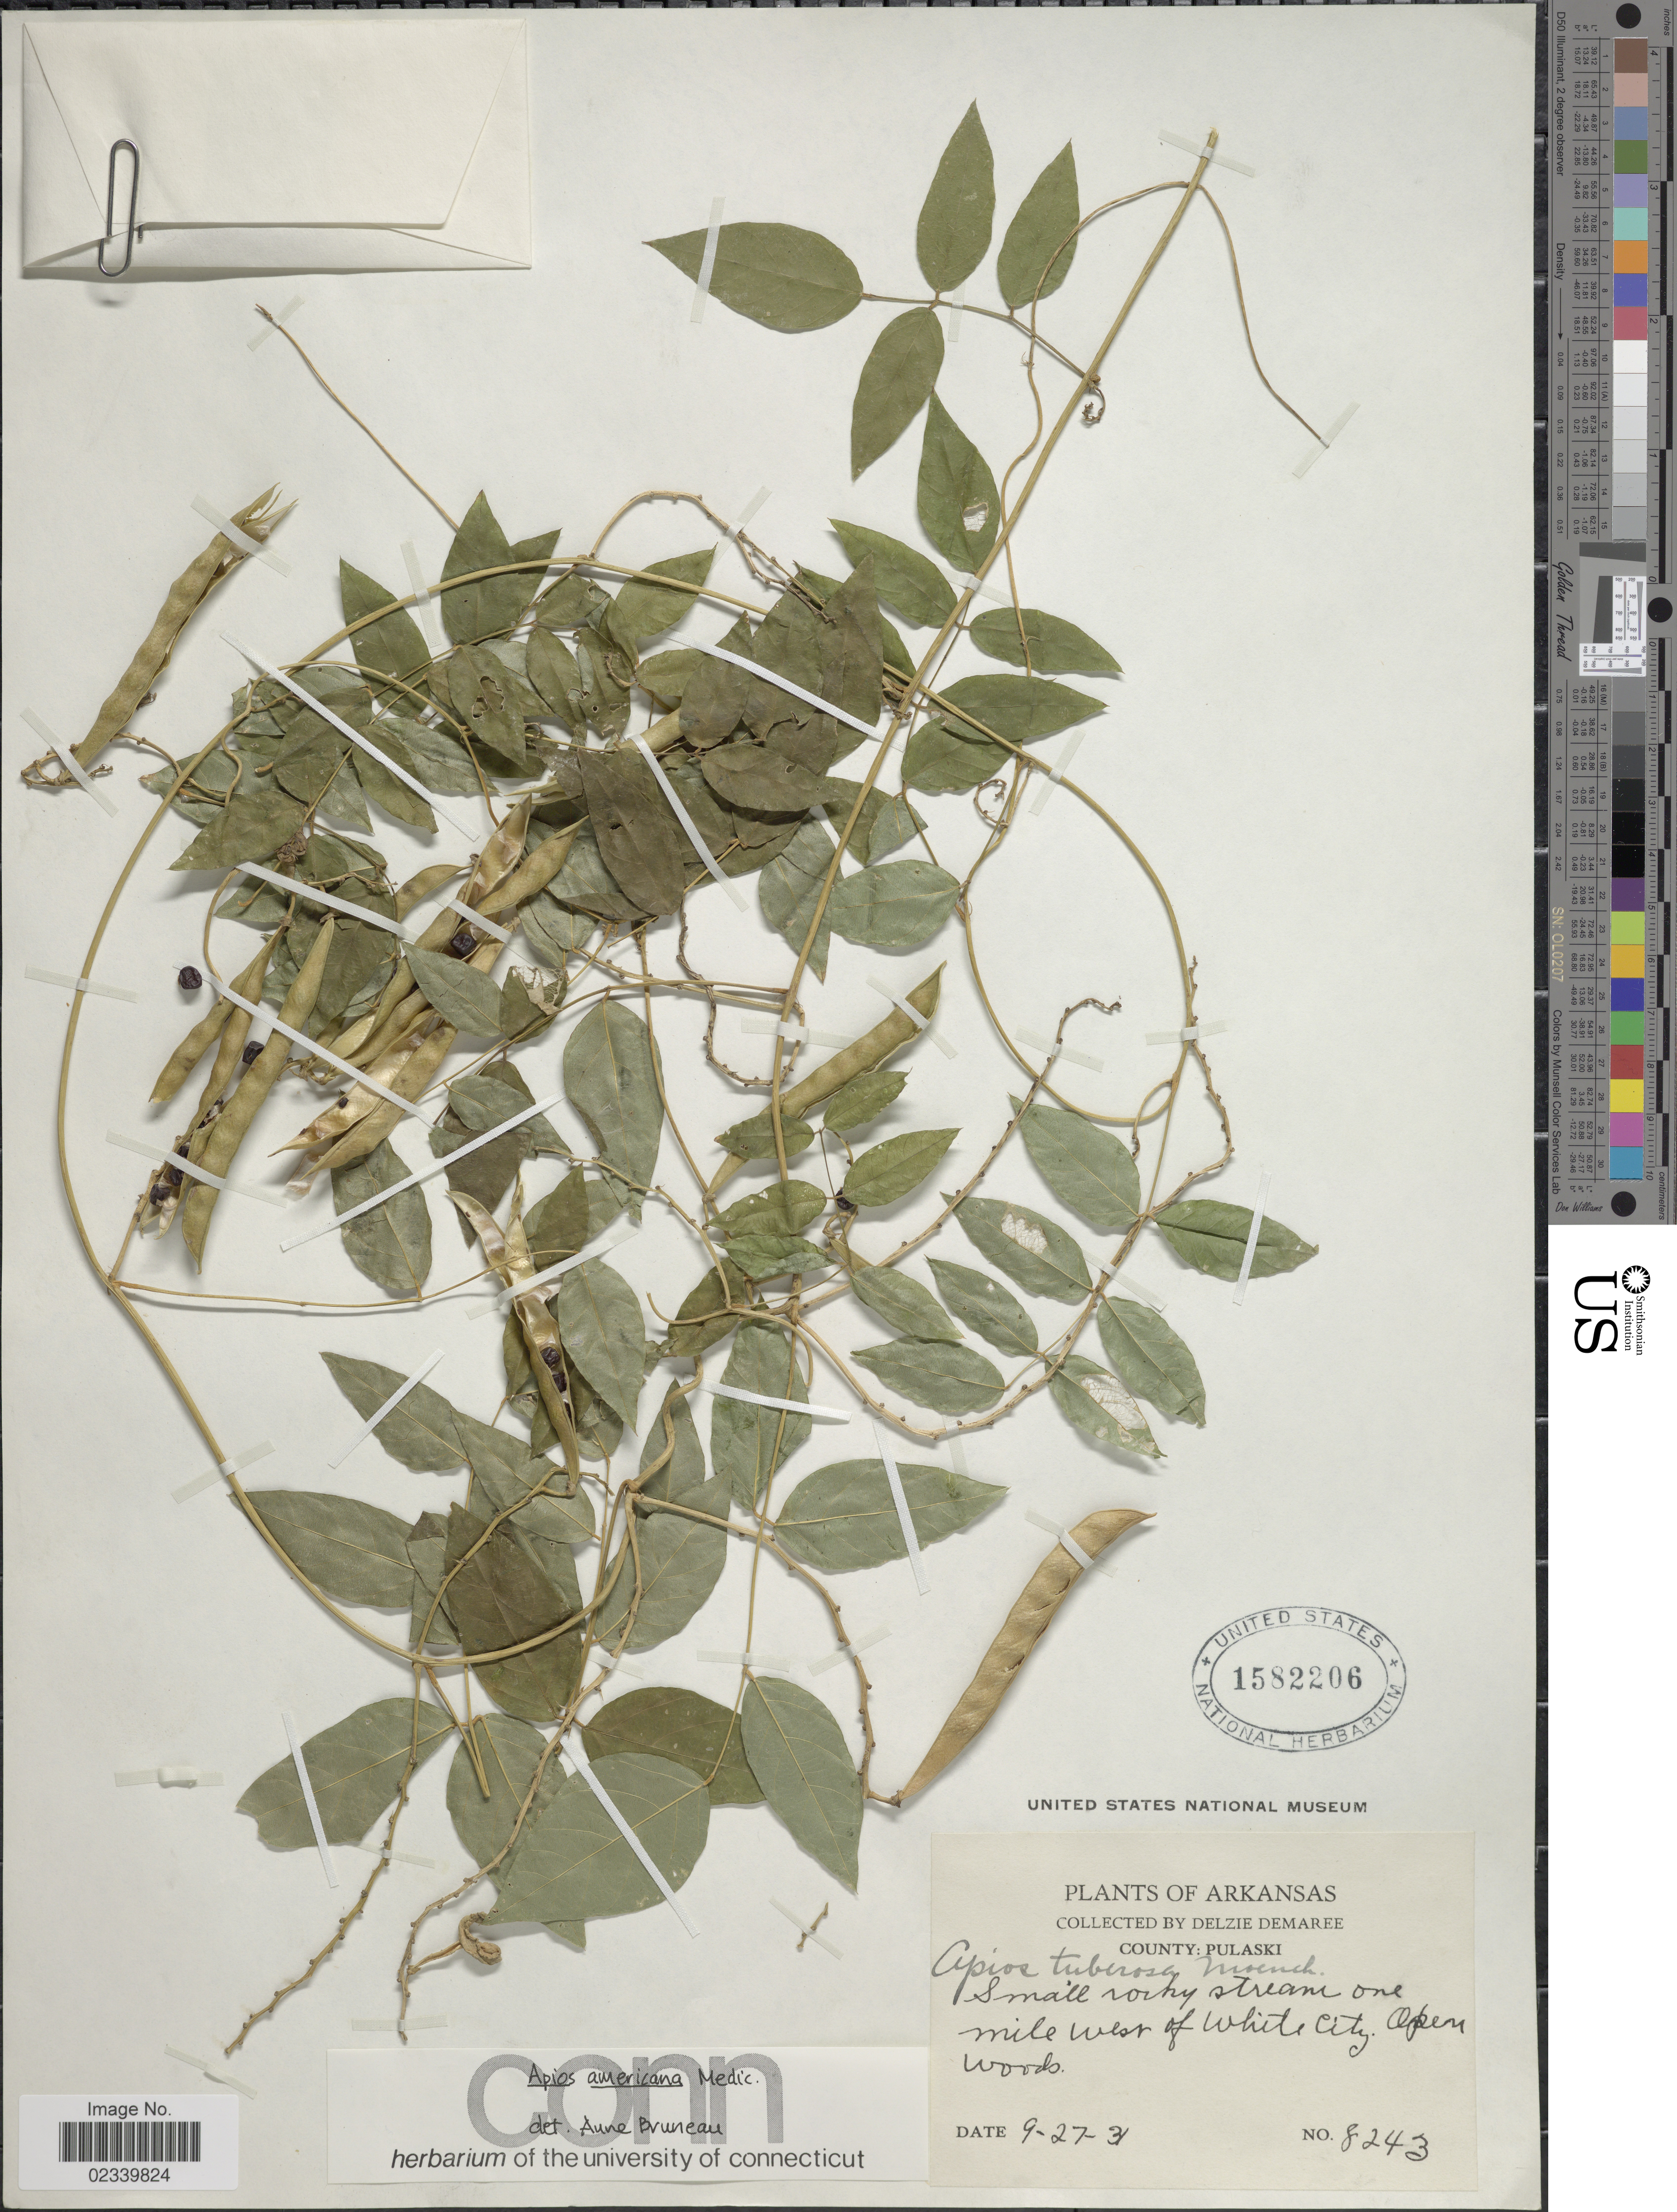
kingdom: Plantae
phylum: Tracheophyta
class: Magnoliopsida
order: Fabales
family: Fabaceae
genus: Apios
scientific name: Apios americana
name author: Medik.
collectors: D. Demaree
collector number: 8243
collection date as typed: Transcribed d/m/y: 27/9/31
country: United States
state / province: Arkansas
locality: Small rocky stream, one mile west of White city. Open woods.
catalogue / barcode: US 1582206